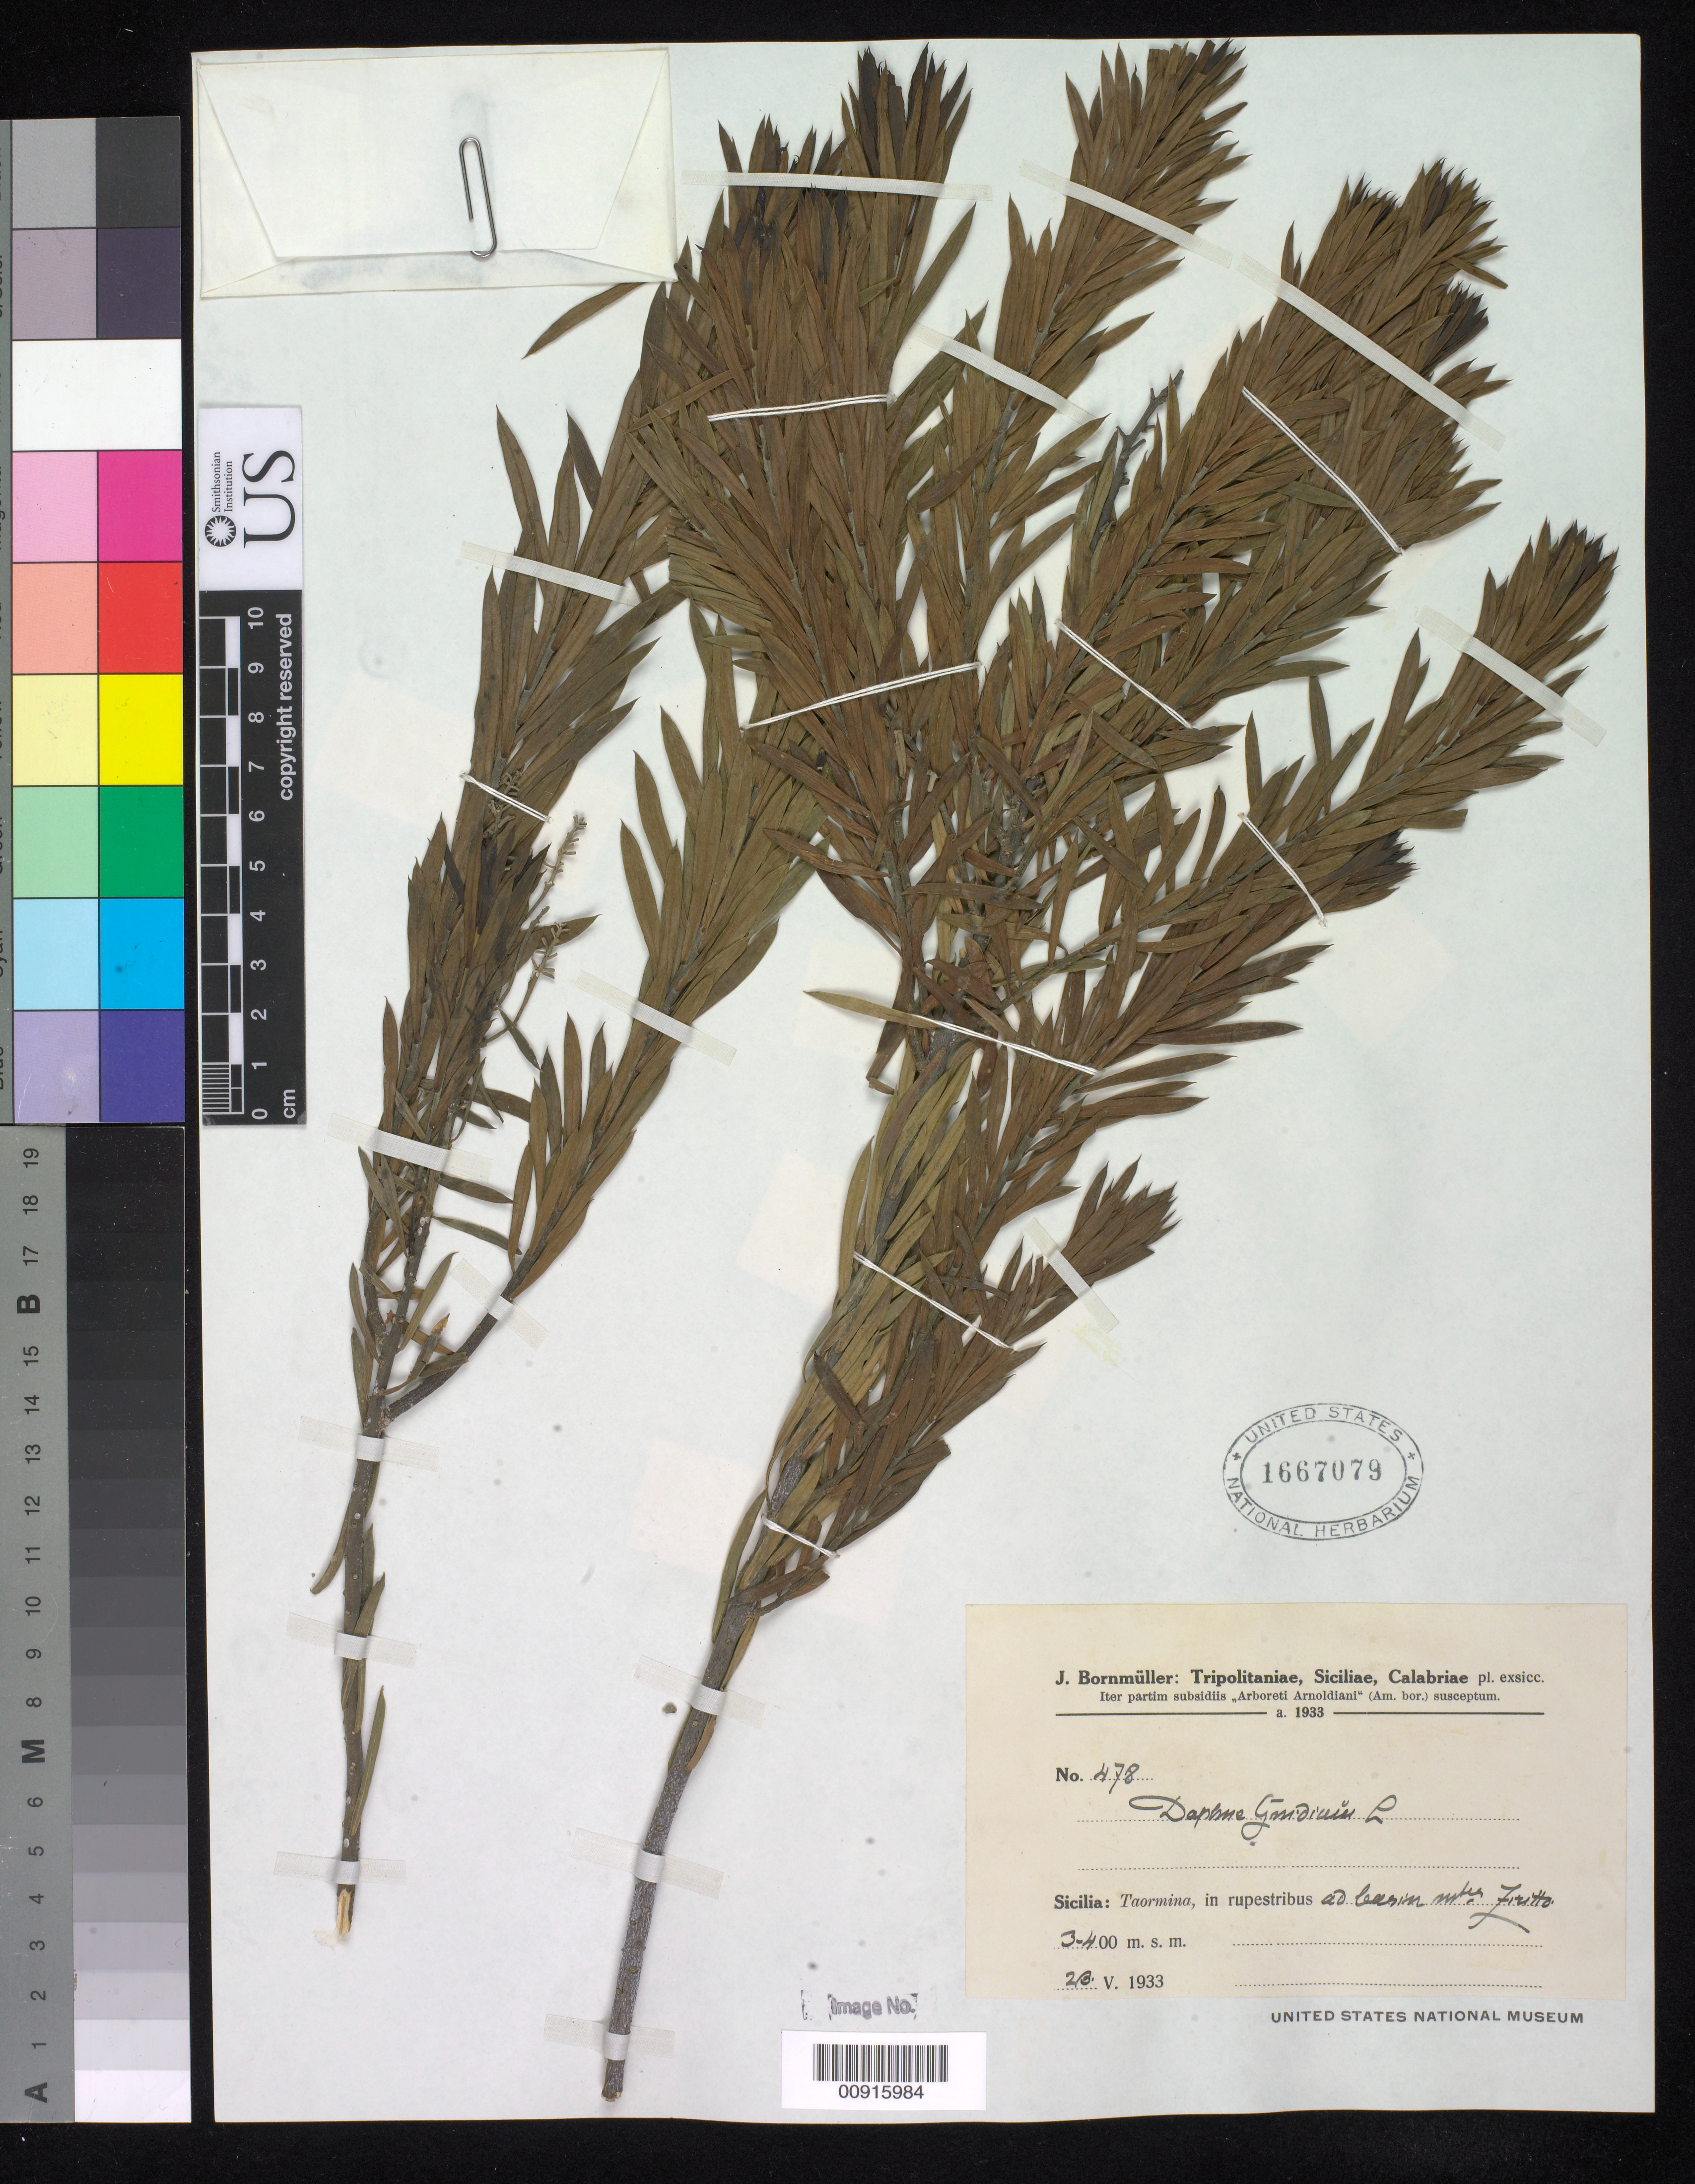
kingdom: Plantae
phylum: Tracheophyta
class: Magnoliopsida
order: Malvales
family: Thymelaeaceae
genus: Daphne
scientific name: Daphne gnidium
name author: L.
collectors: J. Bornmüller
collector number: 478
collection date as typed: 23 May 1933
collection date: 1933-05-23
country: Italy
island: Sicily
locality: Taormina, in rupestribus ad learin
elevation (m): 300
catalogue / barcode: US 1667079